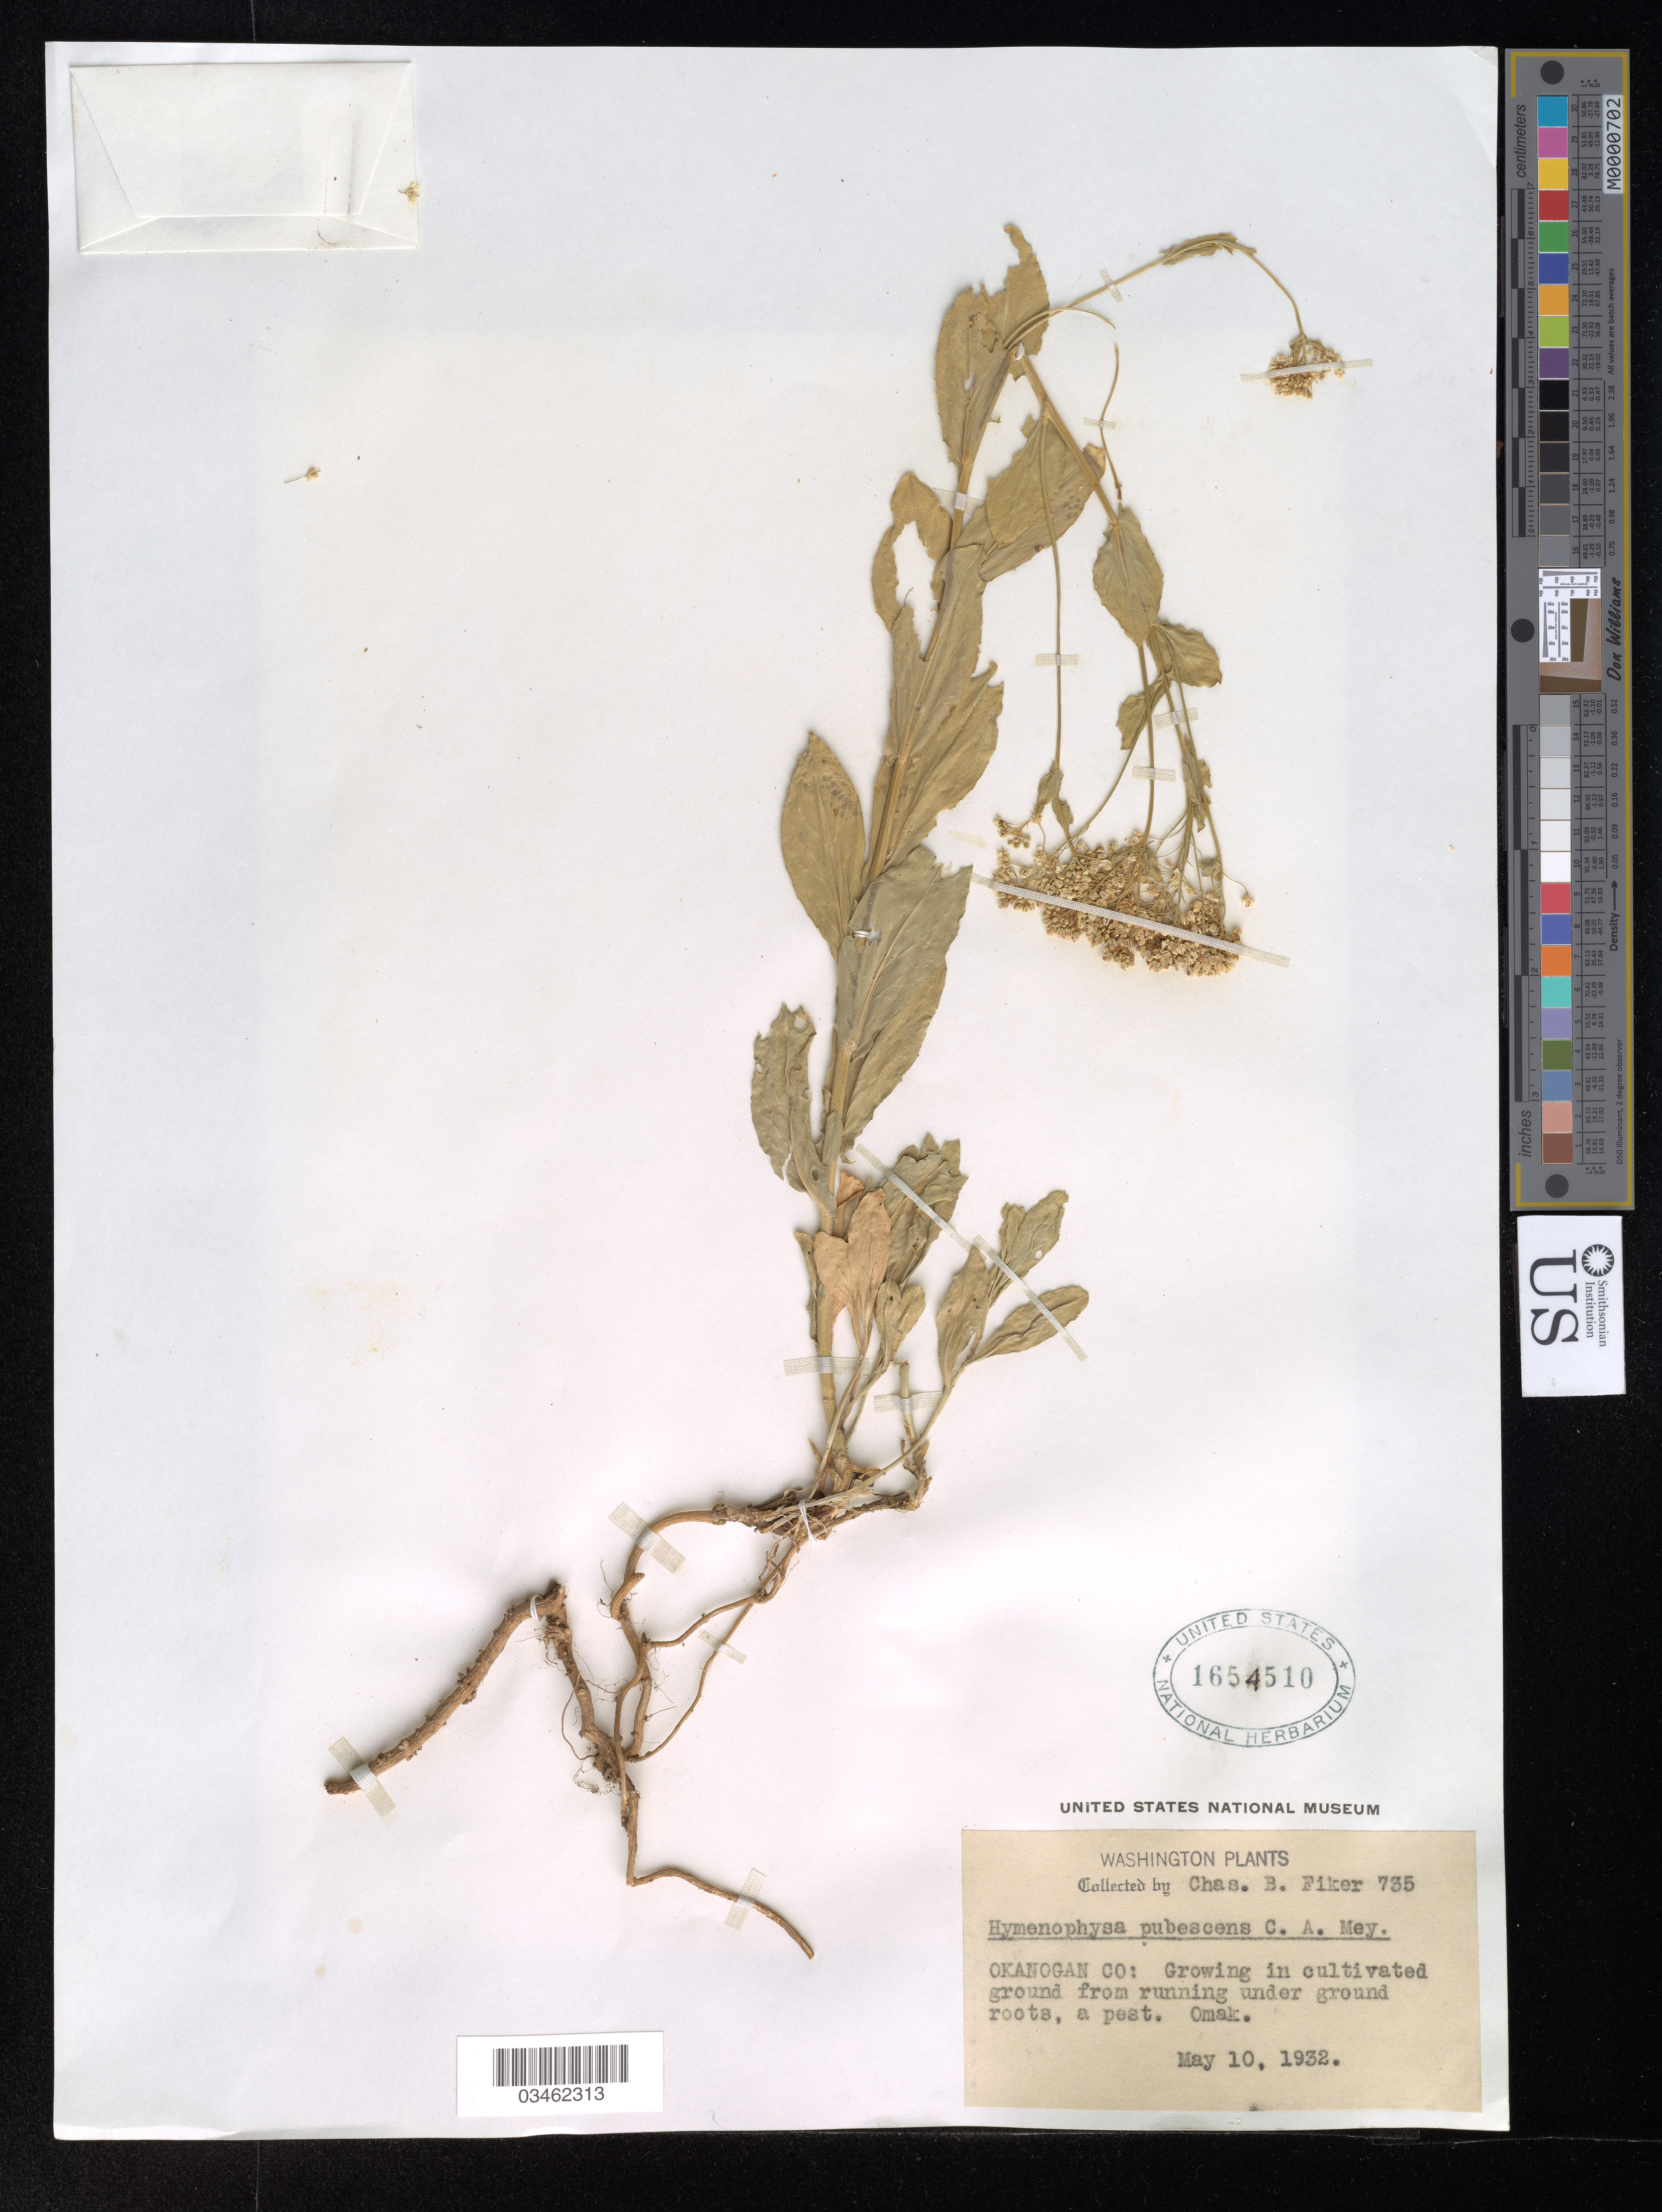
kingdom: Plantae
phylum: Tracheophyta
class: Magnoliopsida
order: Brassicales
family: Brassicaceae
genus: Hymenophysa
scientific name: Hymenophysa pubescens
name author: C.A. Mey.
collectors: C. Fiker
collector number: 735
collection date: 1932-05-10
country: United States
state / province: Washington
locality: Okanogan Co: Growing in cultivated ground from running under ground roots, a pest. Omak.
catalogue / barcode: US 1654510